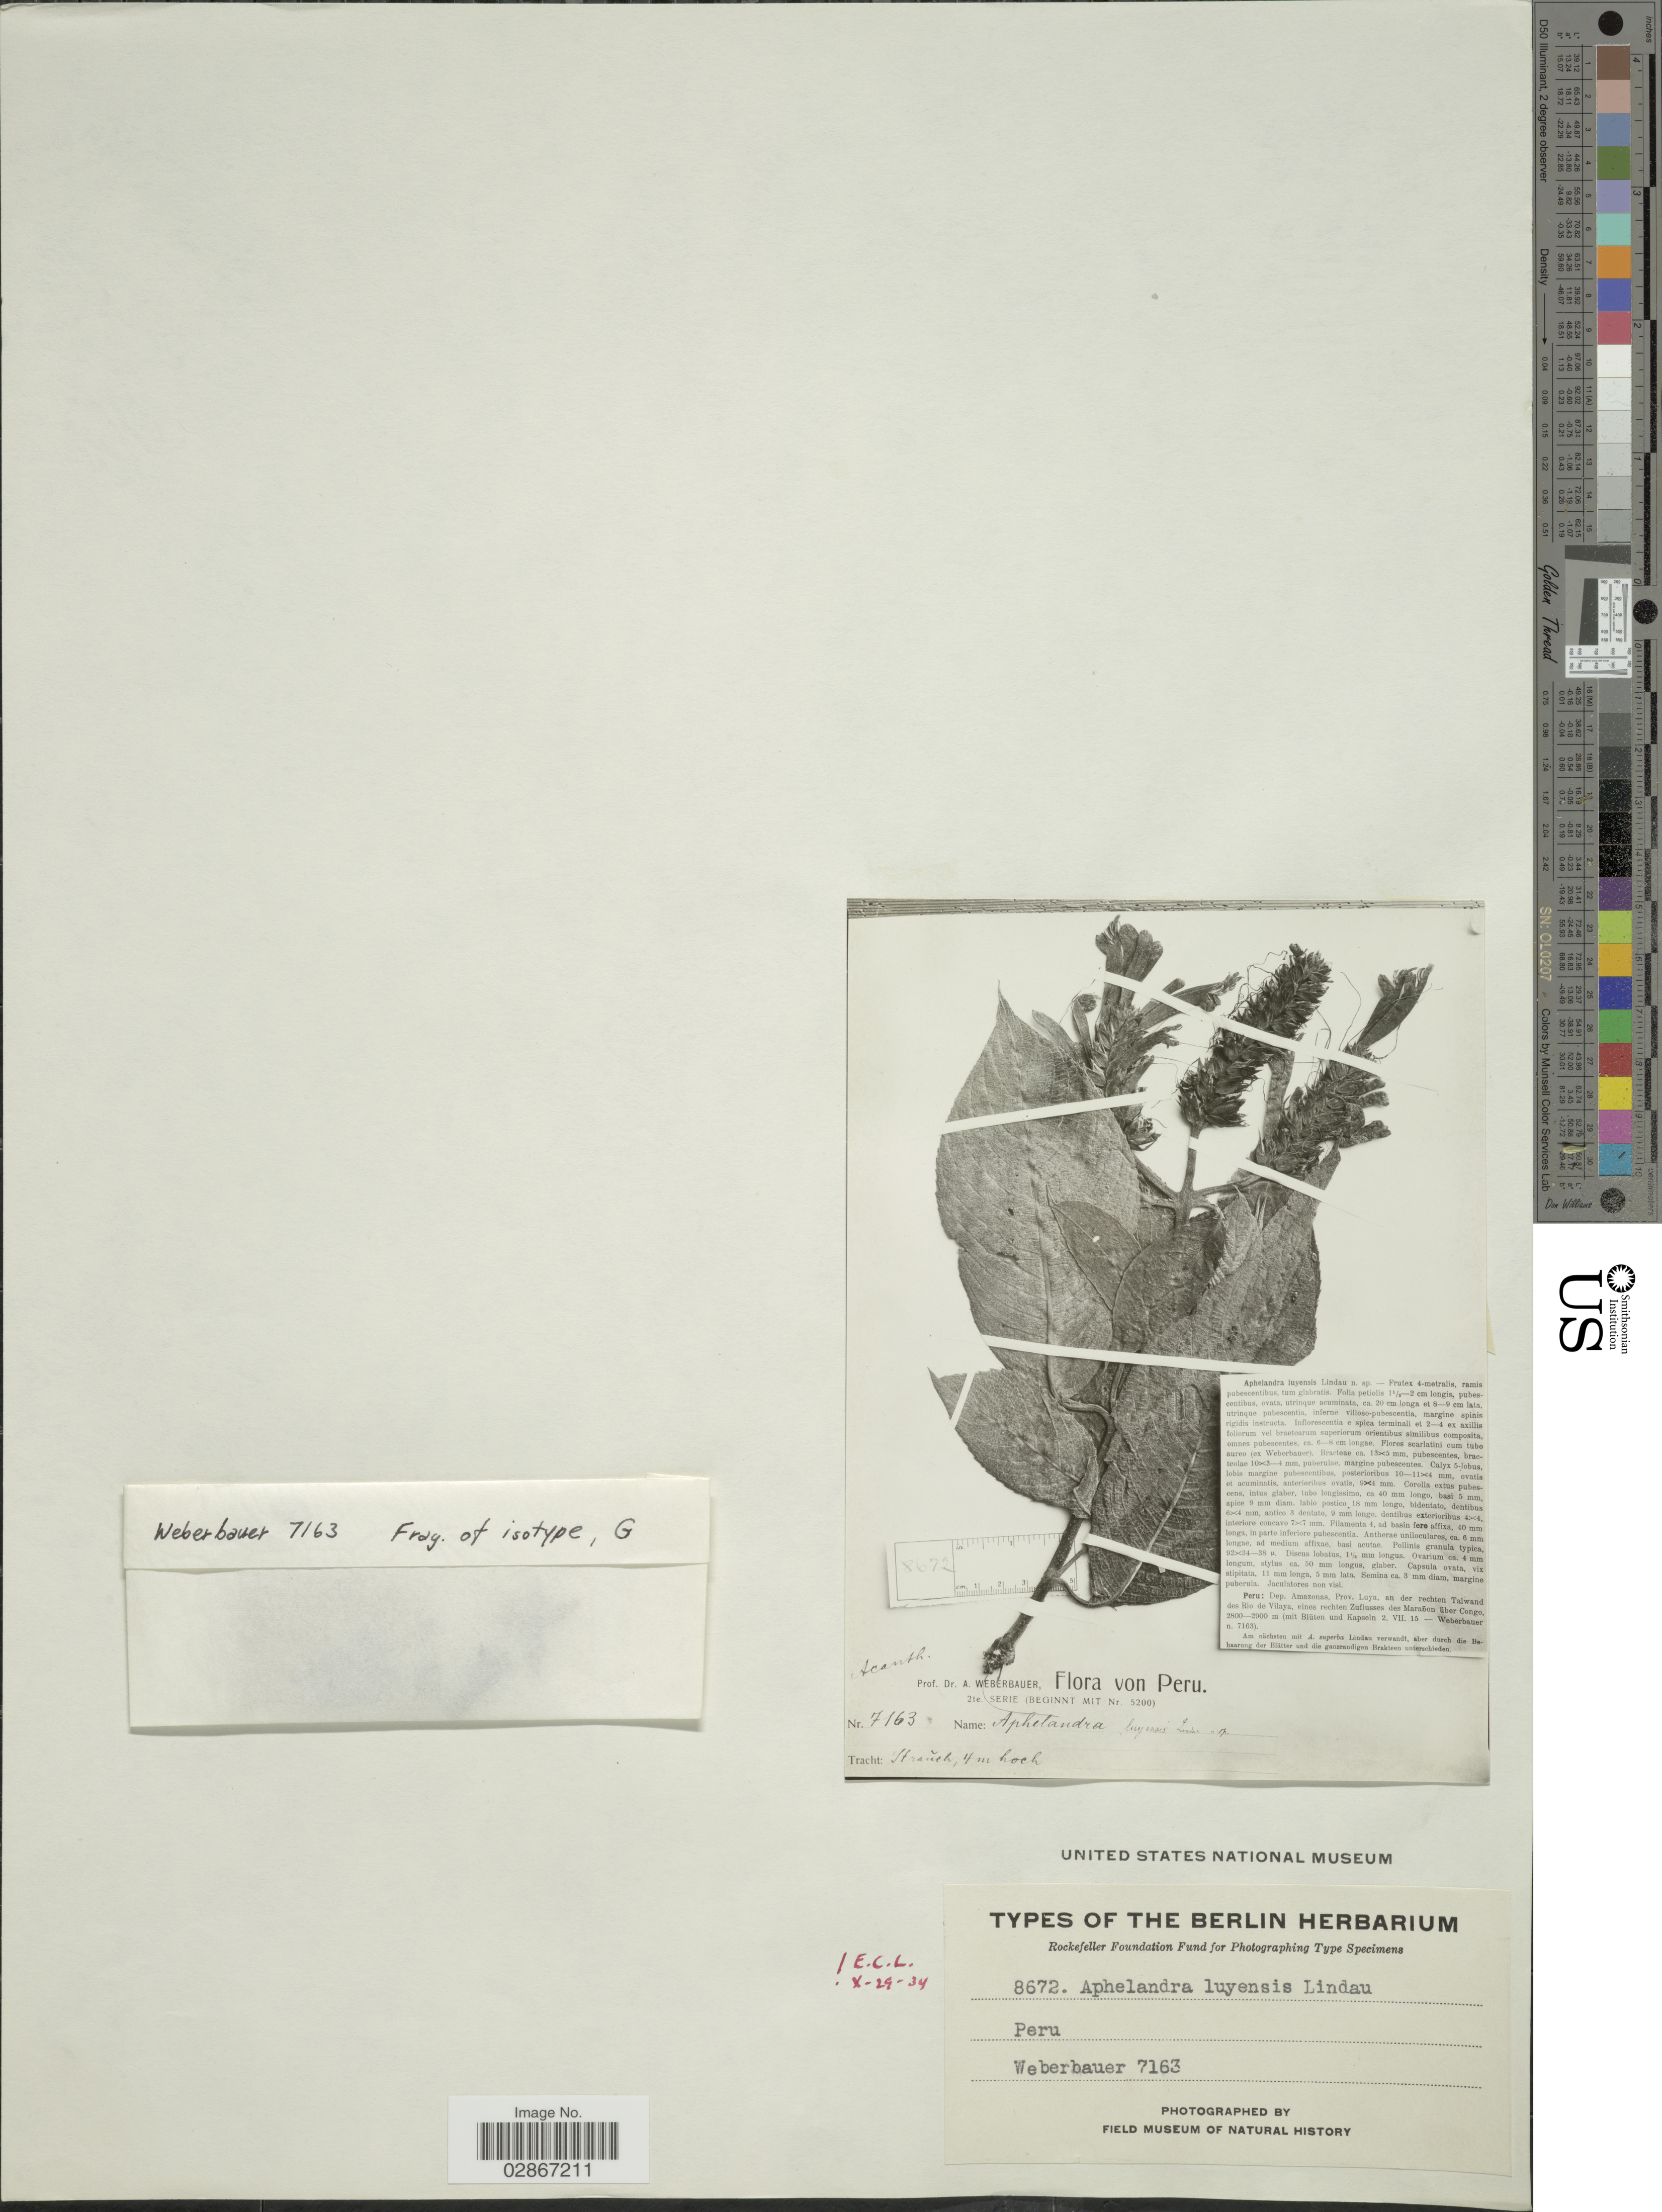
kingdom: Plantae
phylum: Tracheophyta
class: Magnoliopsida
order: Lamiales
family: Acanthaceae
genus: Aphelandra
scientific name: Aphelandra luyensis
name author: Lindau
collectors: A. Weberbauer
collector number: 7163/8672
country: Peru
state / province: Amazonas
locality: Dep. Amazonas, Prov. Luya, an der rechten Talwand des Rio de Vilaya.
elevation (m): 2800